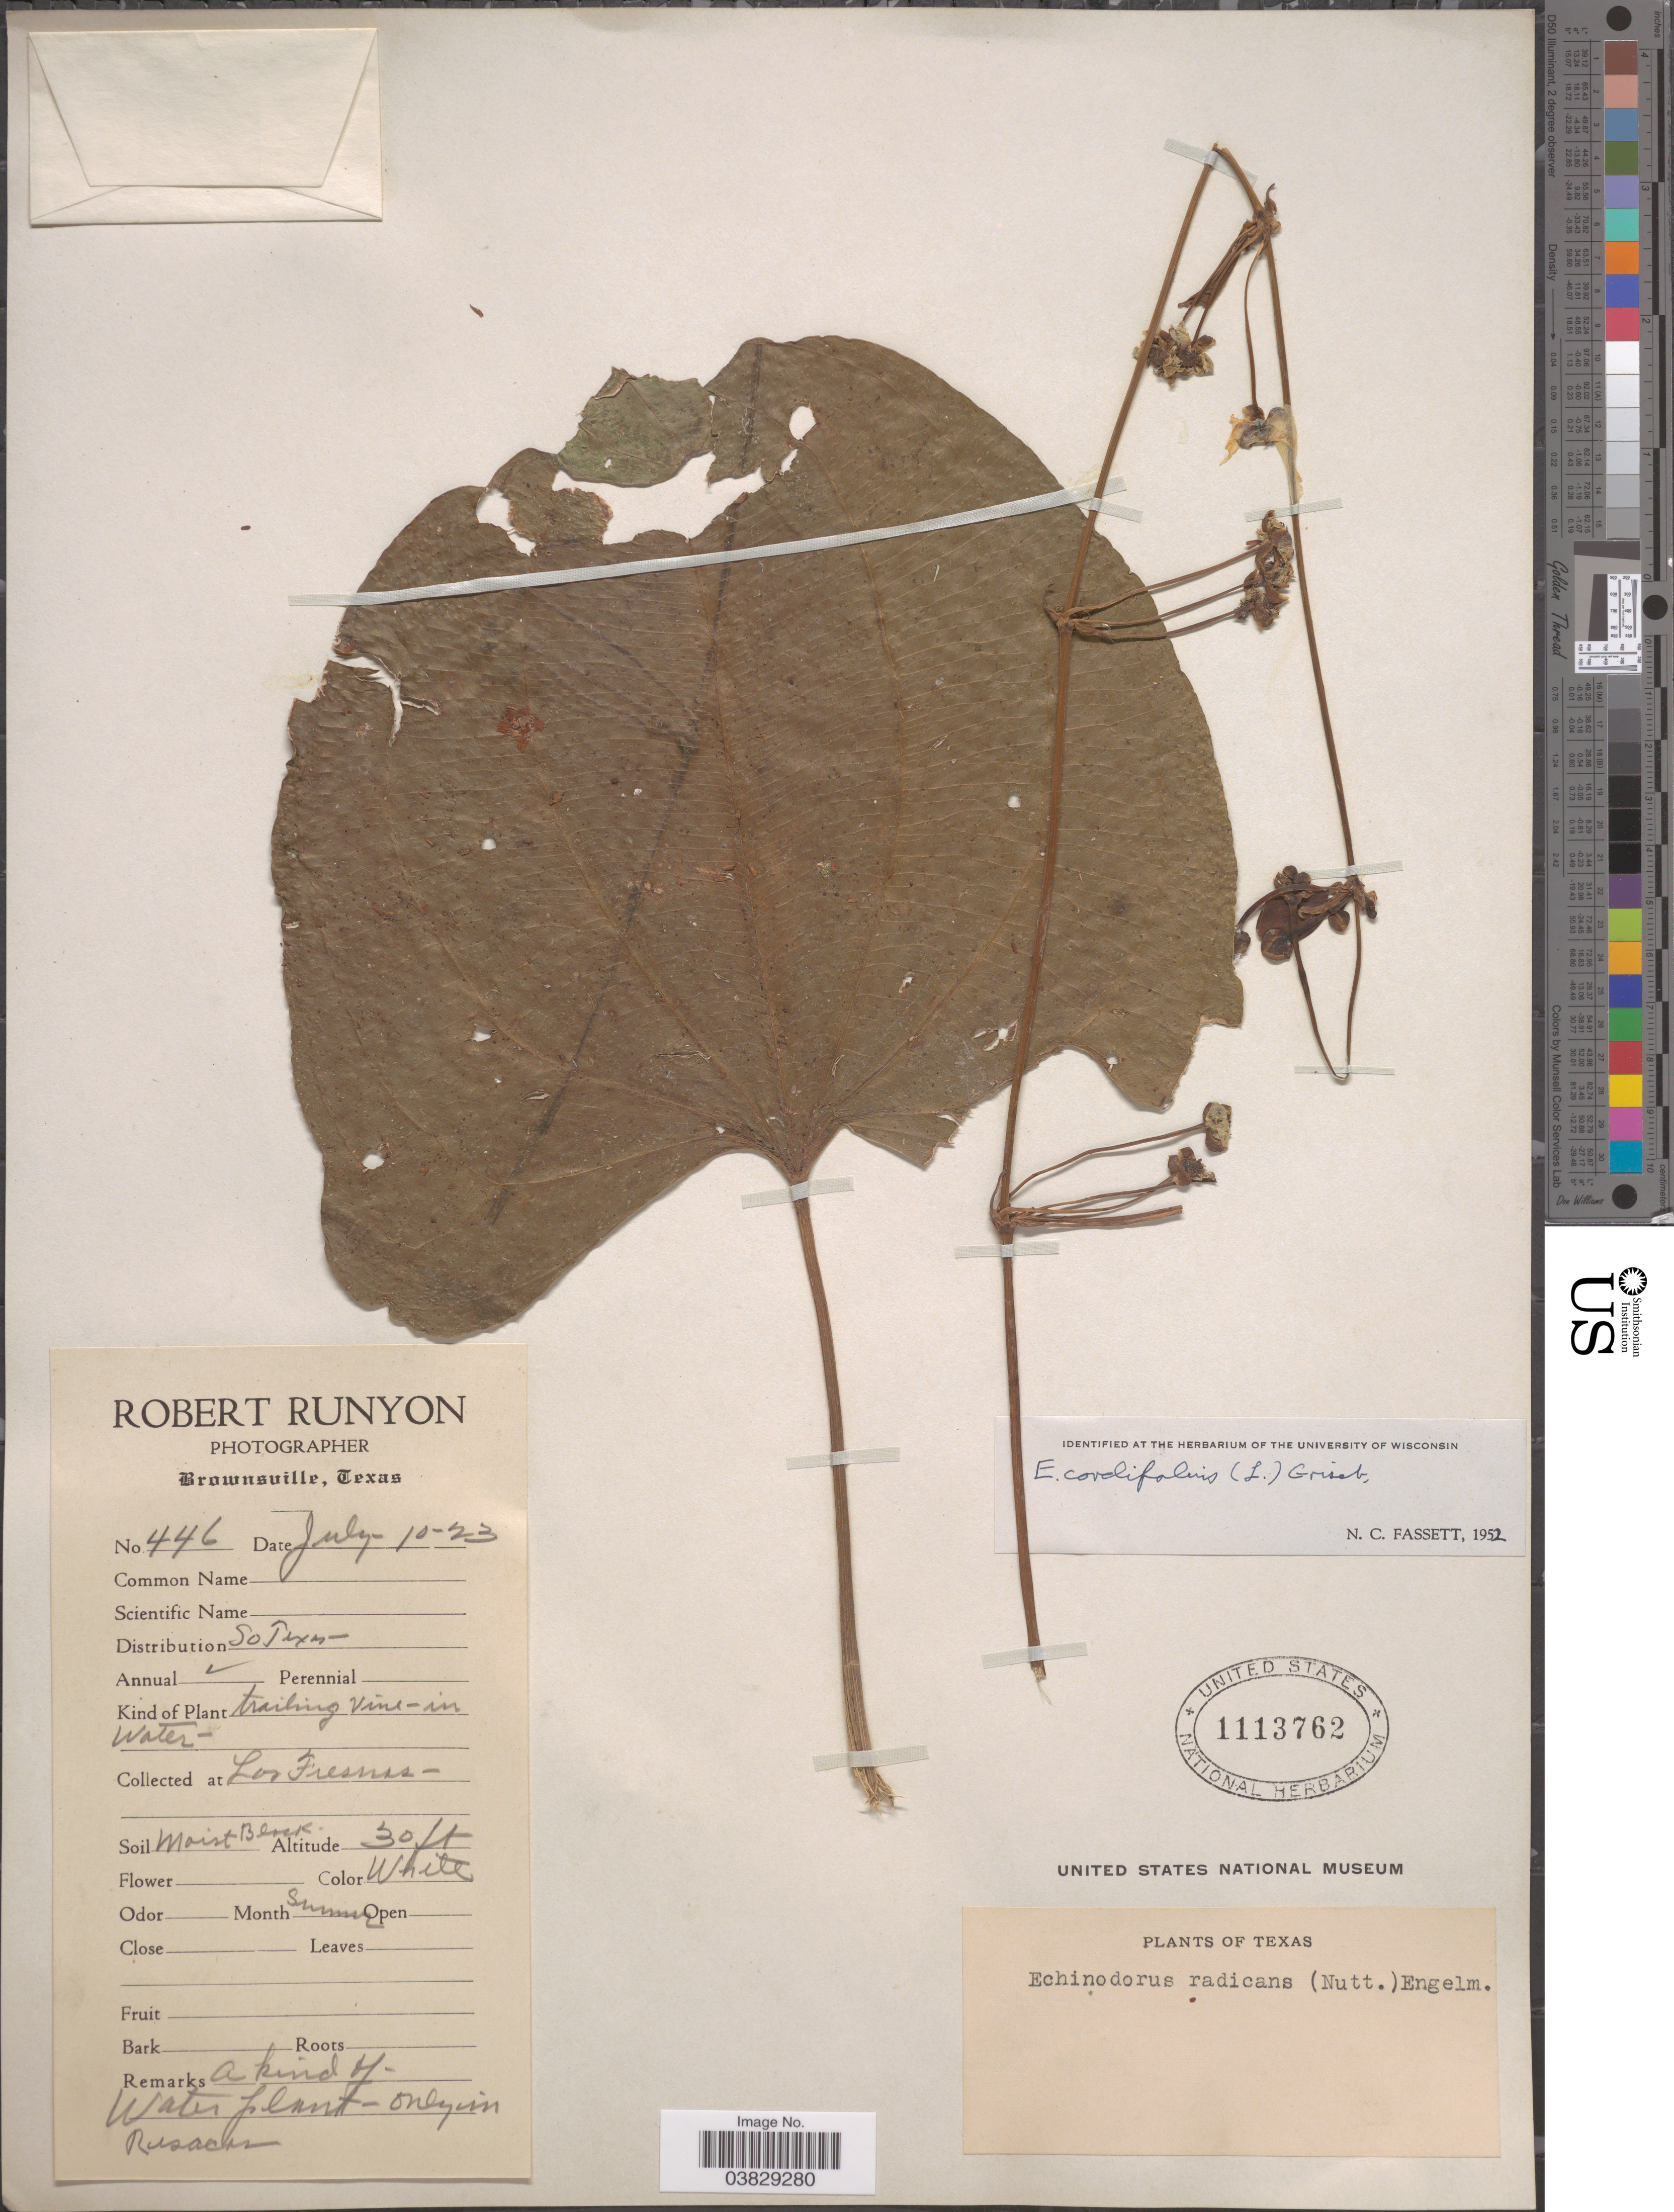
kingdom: Plantae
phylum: Tracheophyta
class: Liliopsida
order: Alismatales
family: Alismataceae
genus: Echinodorus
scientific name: Echinodorus cordifolius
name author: (L.) Griseb.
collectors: R. Runyon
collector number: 446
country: United States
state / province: Texas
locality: Los Fresnos.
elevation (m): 9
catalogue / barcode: US 1113762